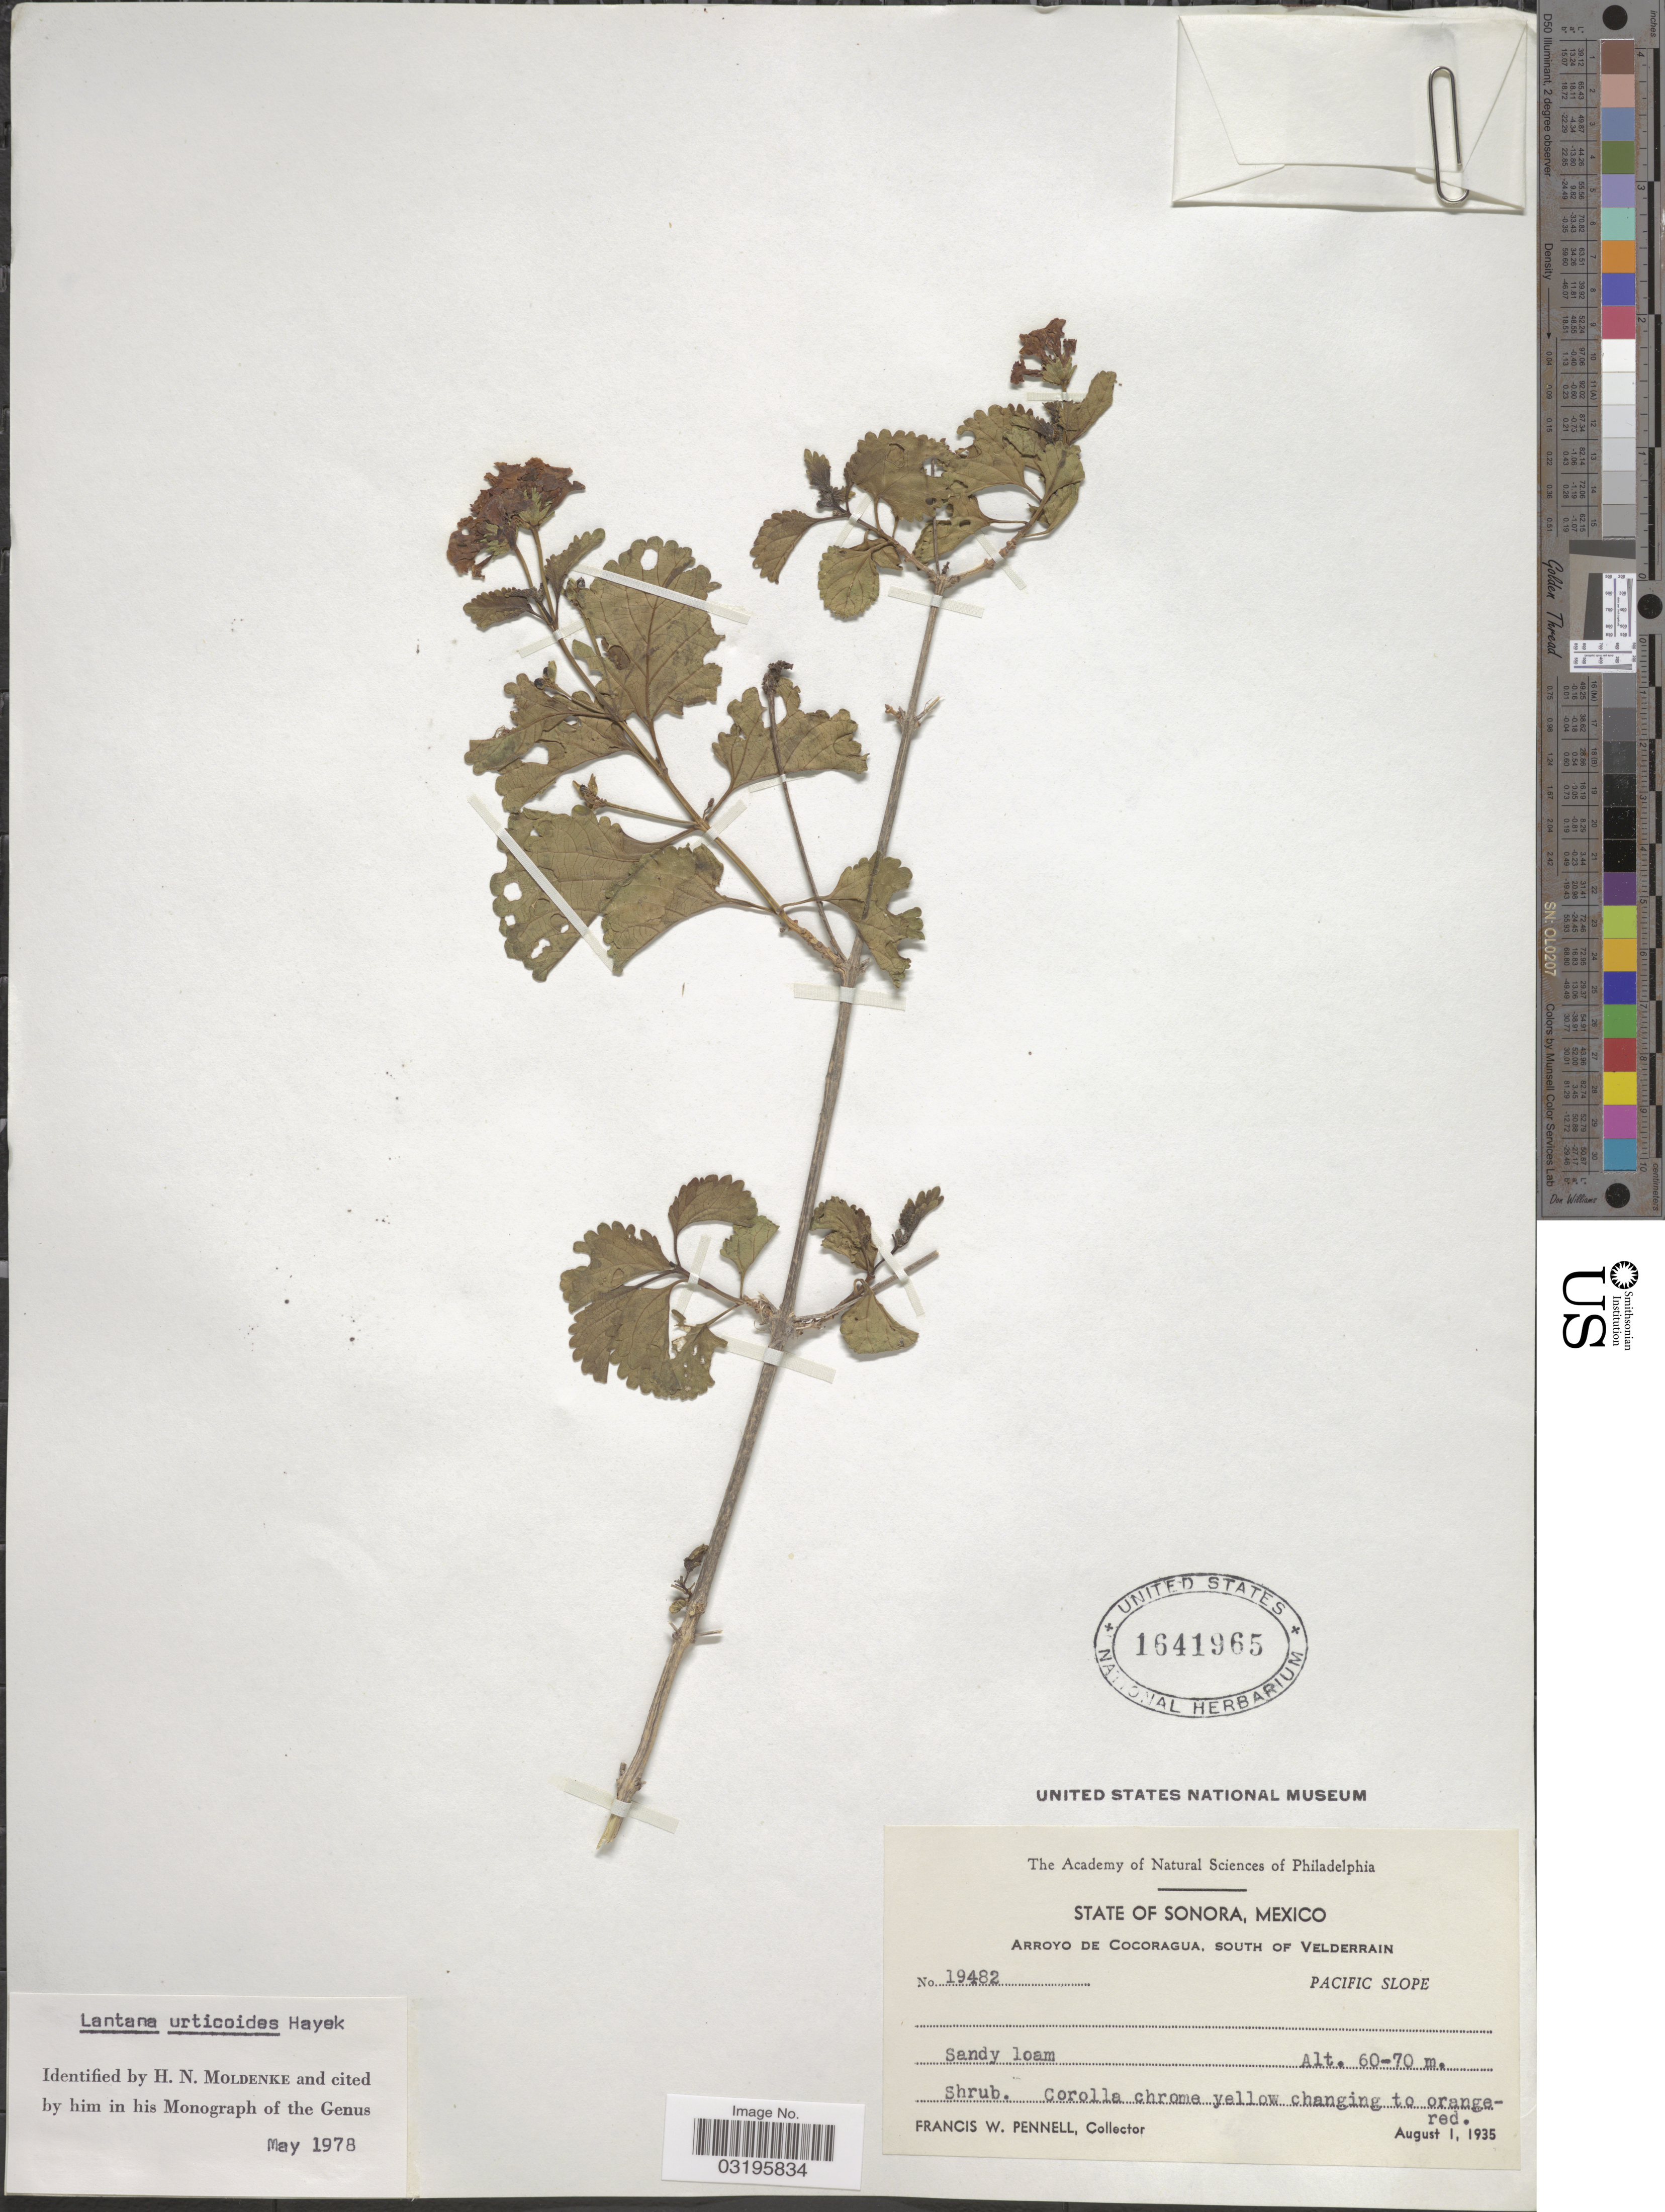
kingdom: Plantae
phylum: Tracheophyta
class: Magnoliopsida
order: Lamiales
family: Verbenaceae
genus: Lantana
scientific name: Lantana urticoides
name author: Hayek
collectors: F. W. Pennell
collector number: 19482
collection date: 1935-08-01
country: Mexico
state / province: Sonora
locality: Arroyo de Cocoragua, south of Velderrain. Pacific Slope.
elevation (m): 60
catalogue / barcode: US 1641965